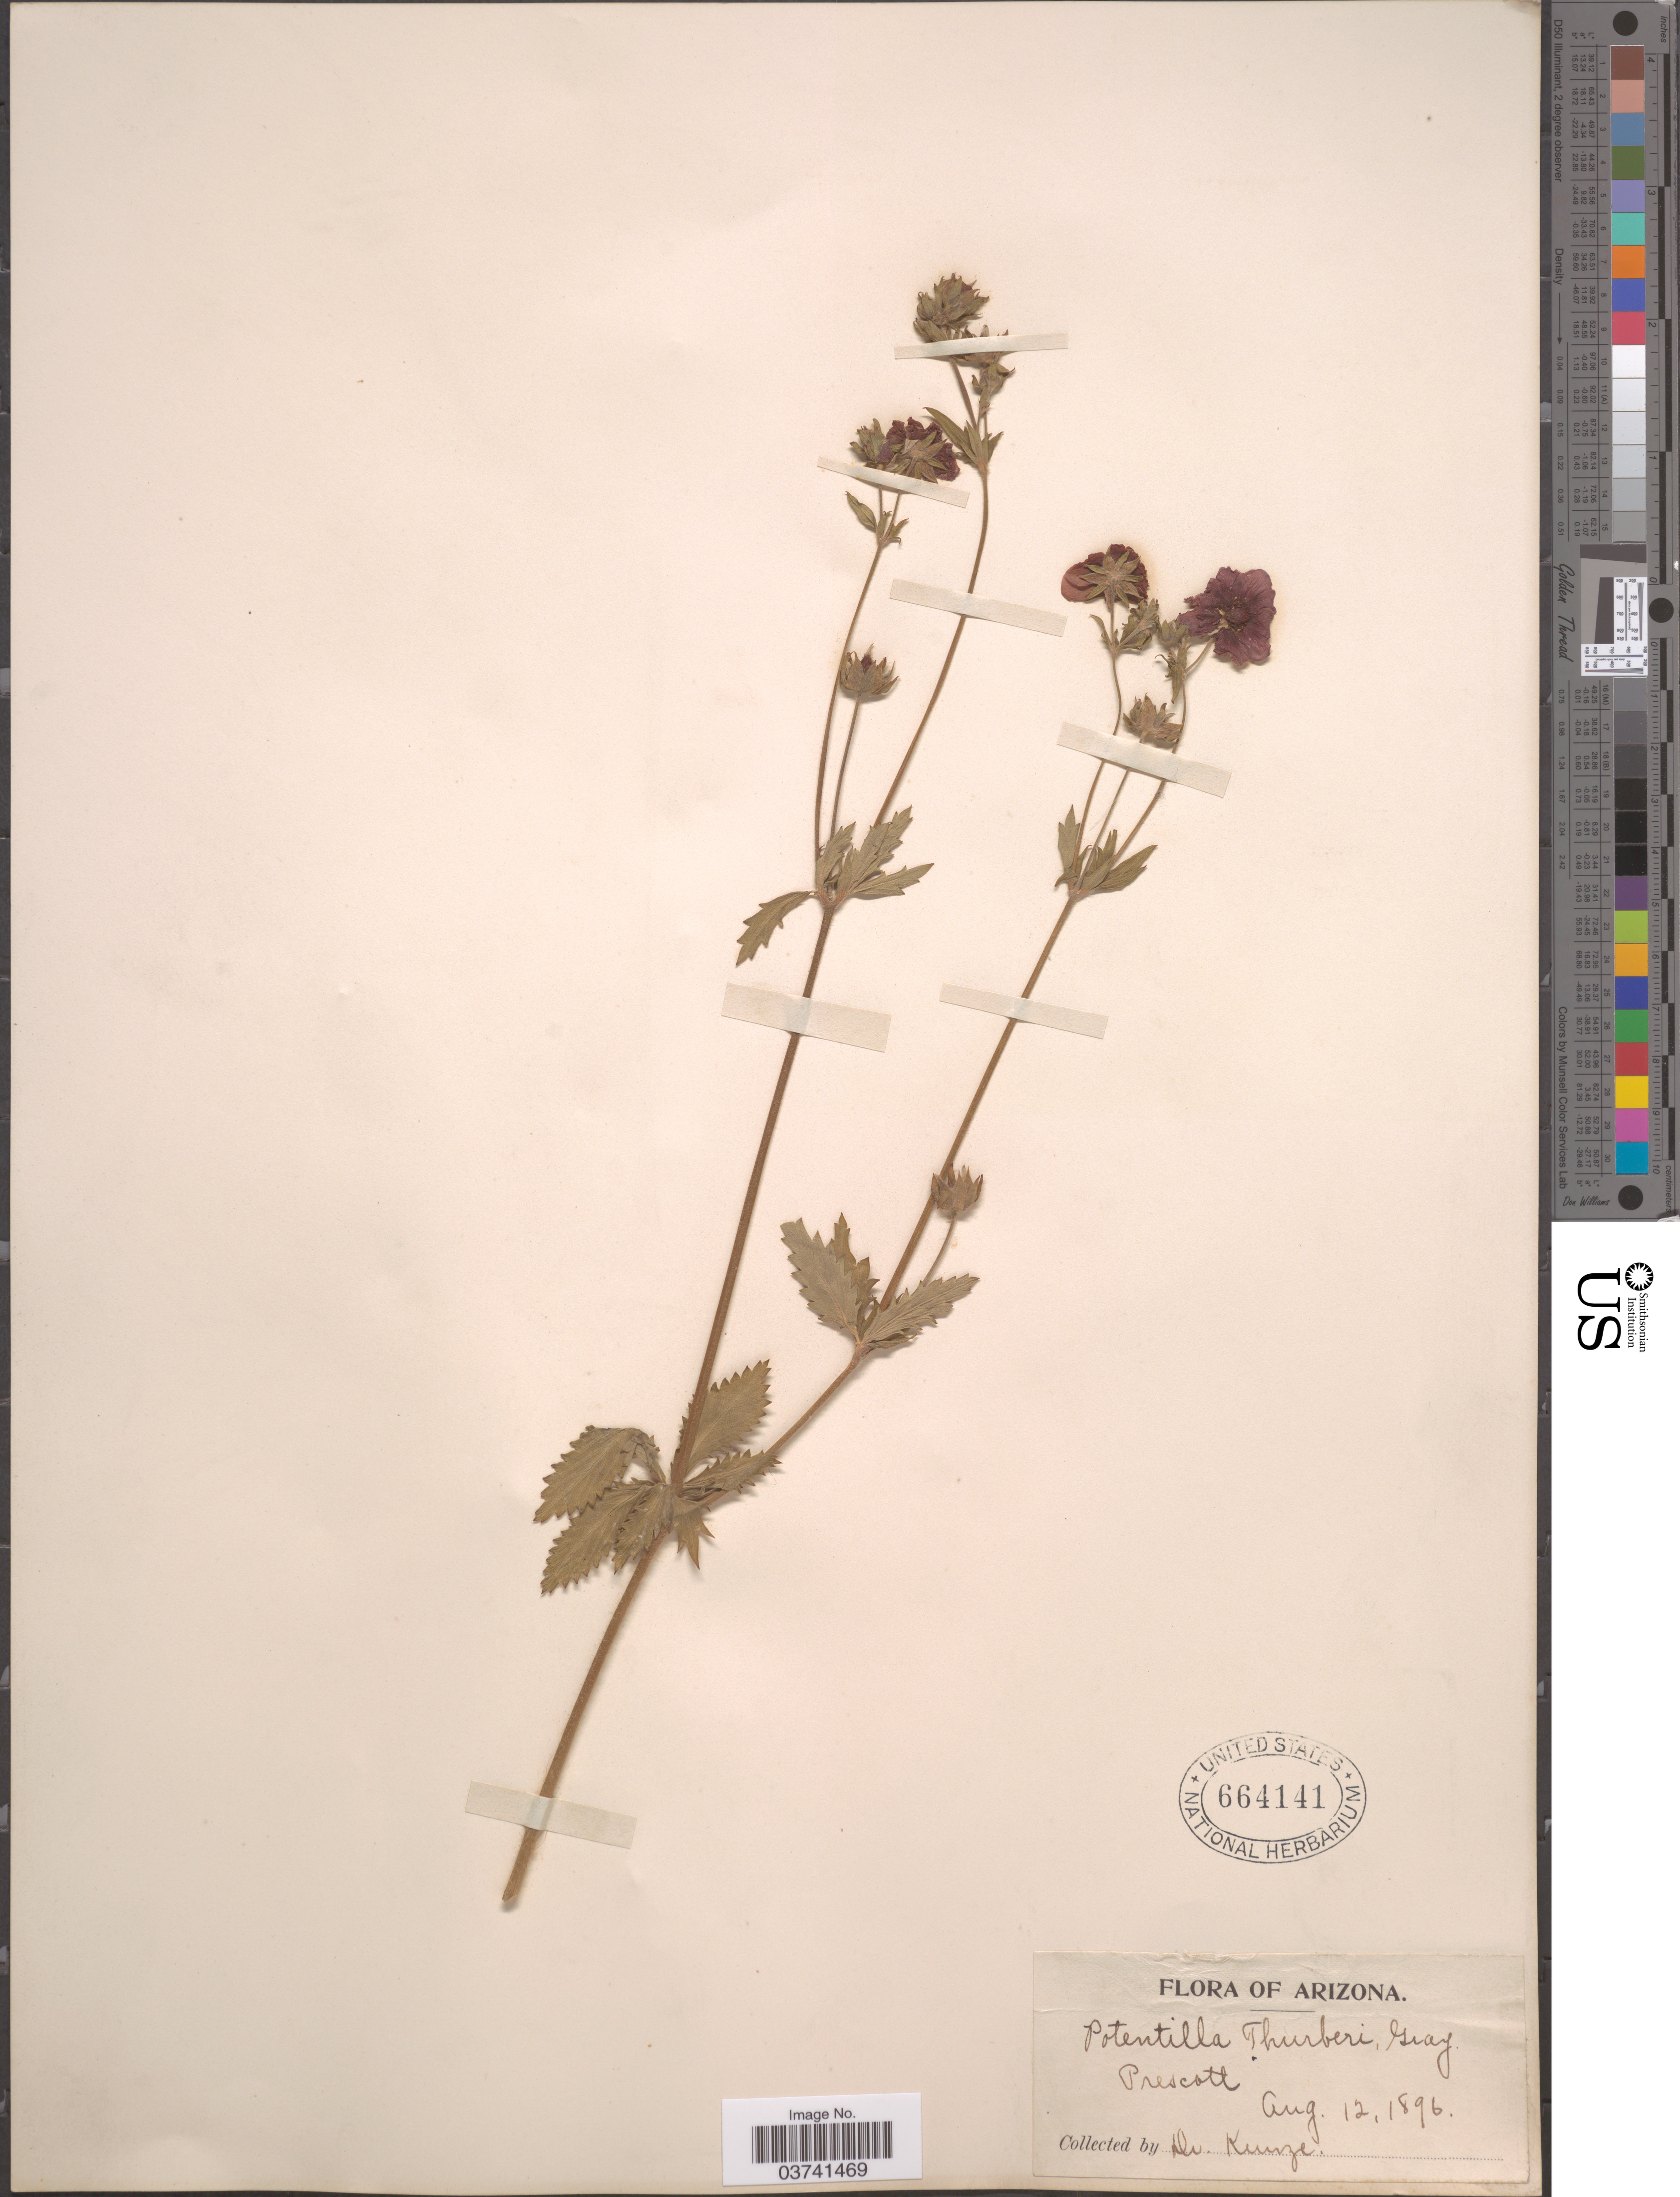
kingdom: Plantae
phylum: Tracheophyta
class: Magnoliopsida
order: Rosales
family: Rosaceae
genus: Potentilla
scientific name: Potentilla thurberi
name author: A. Gray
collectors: -- Kunze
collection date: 1896-08-12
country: United States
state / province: Arizona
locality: Prescott.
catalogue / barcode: US 664141